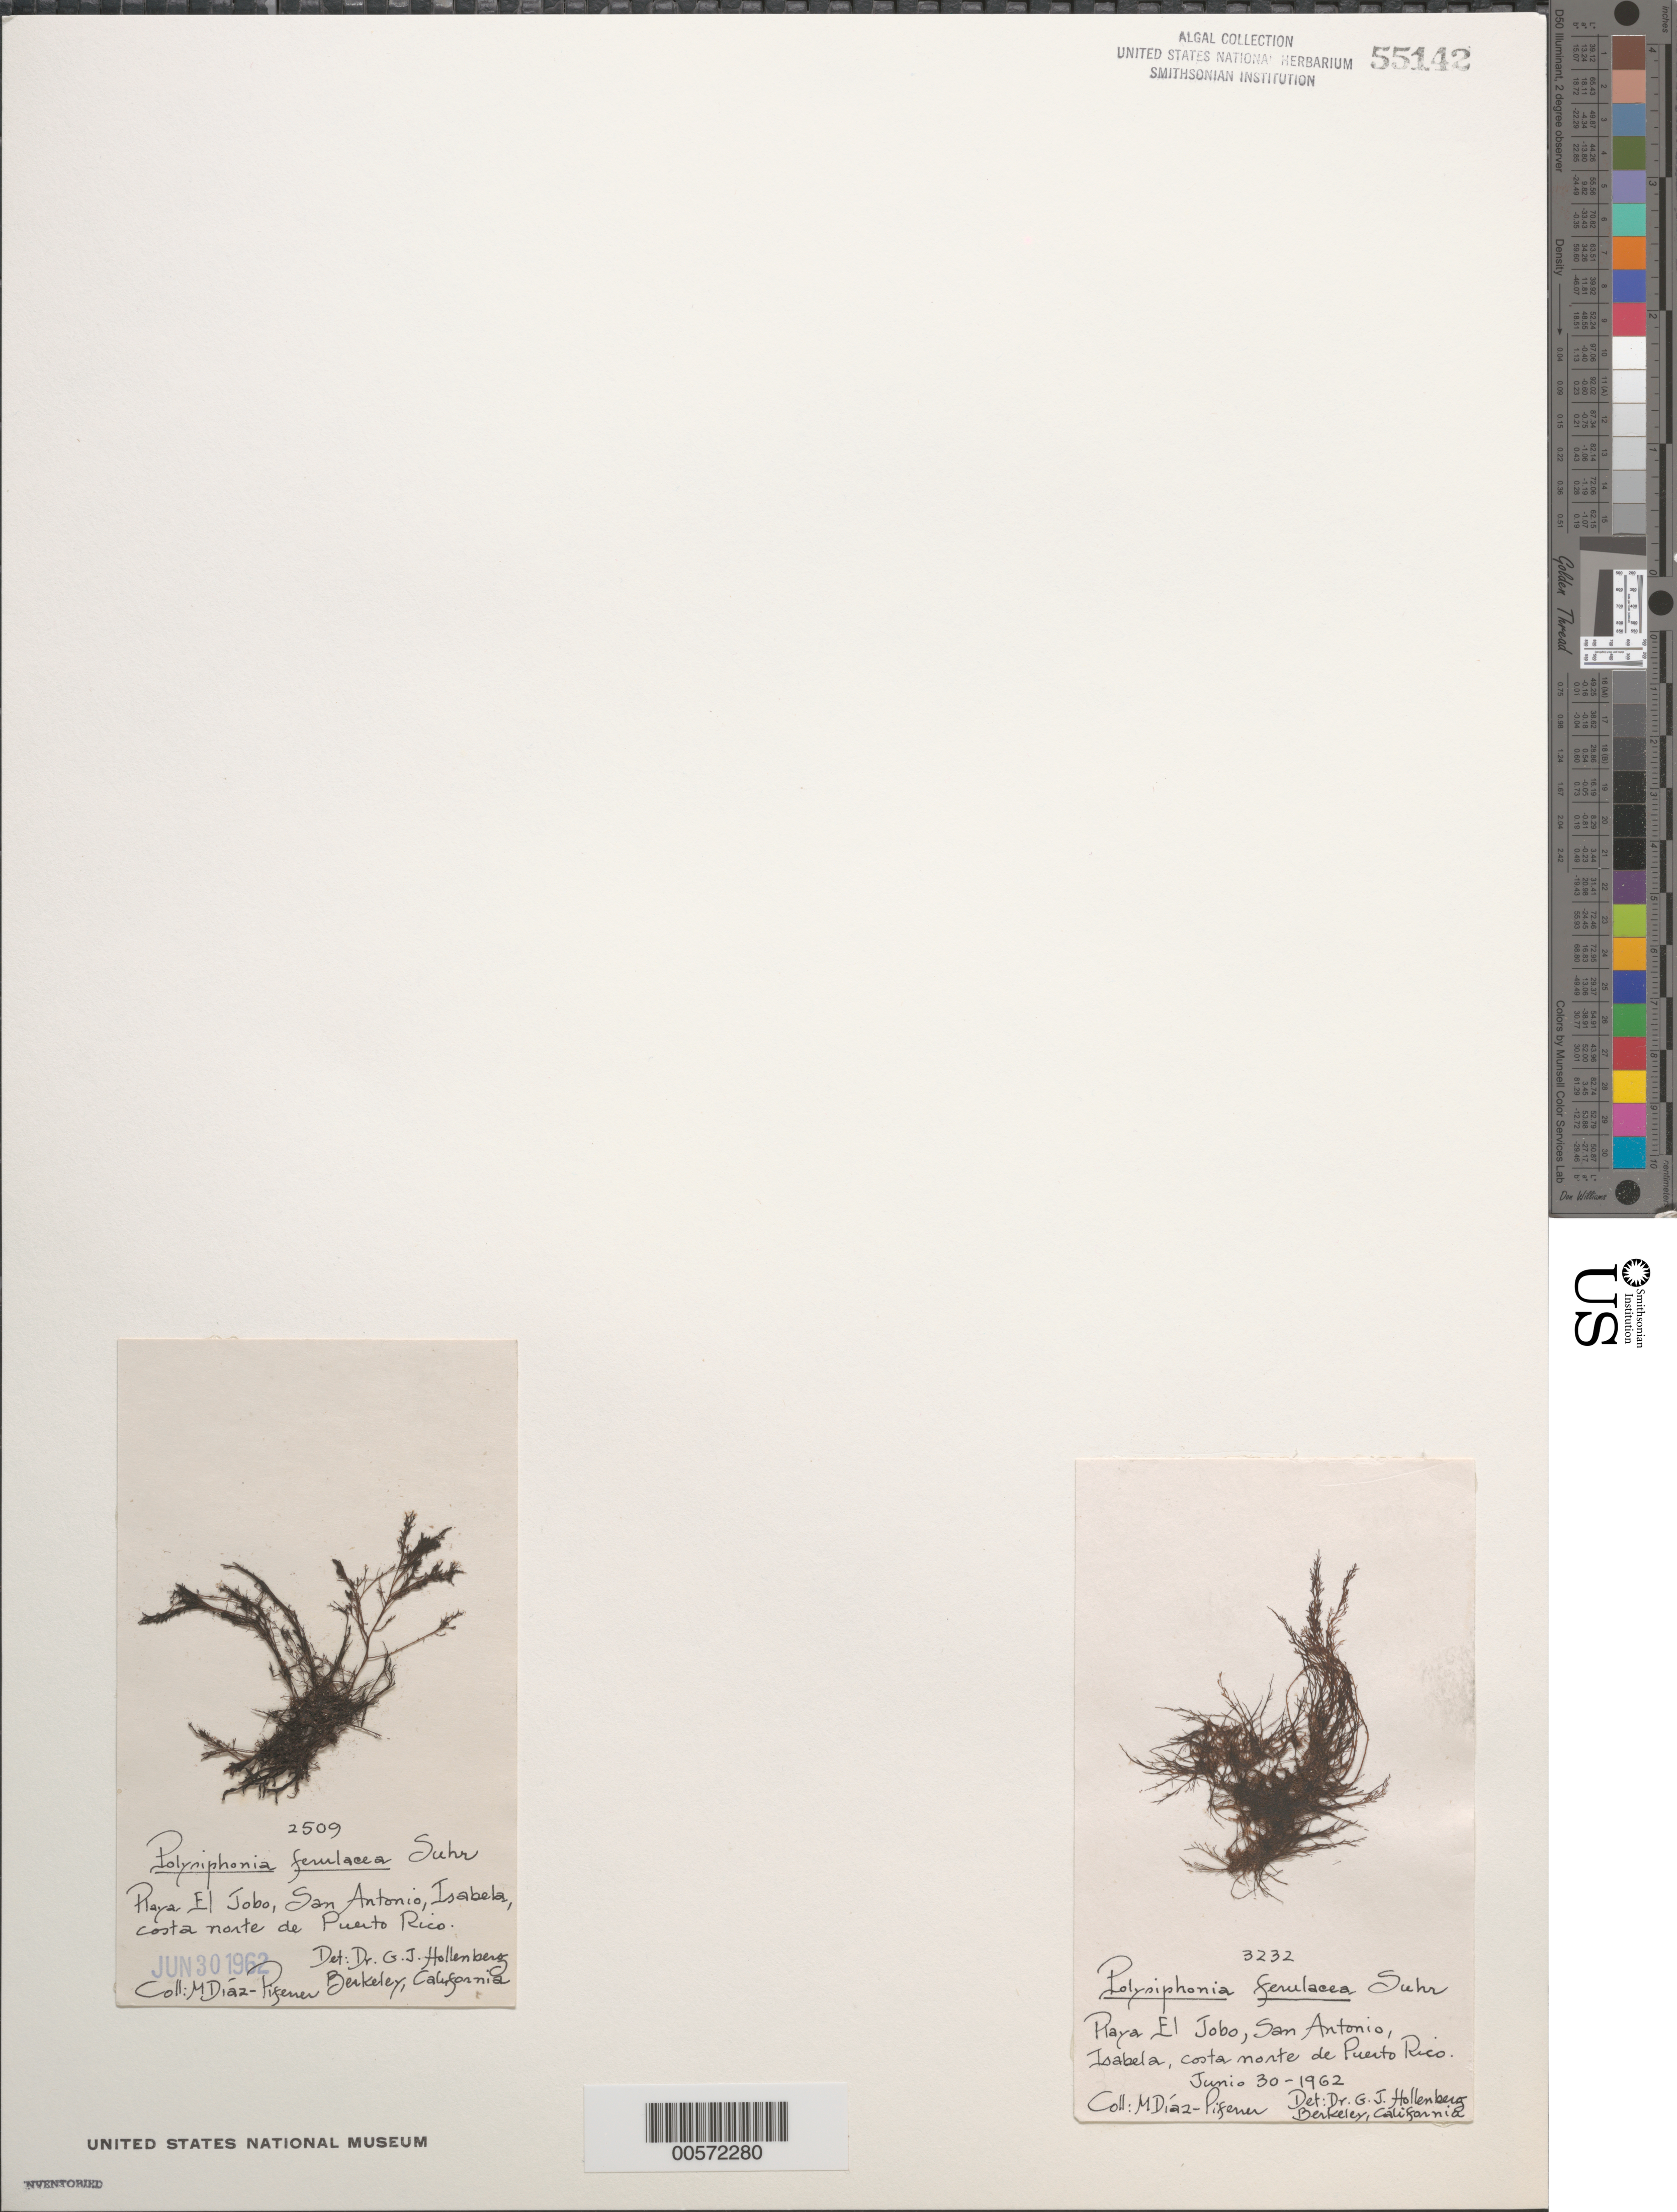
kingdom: Plantae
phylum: Rhodophyta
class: Florideophyceae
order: Ceramiales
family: Rhodomelaceae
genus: Melanothamnus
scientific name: Melanothamnus ferulaceus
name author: (Suhr ex J. Agardh) Diaz-Tapia & Maggs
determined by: Algae name updating Project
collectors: M. Diaz-Piferrer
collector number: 2509 & 3232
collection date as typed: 30 Jun 1962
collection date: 1962-06-30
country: Puerto Rico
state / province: Isabela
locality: Playa el jobo, san antonio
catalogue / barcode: US 55142